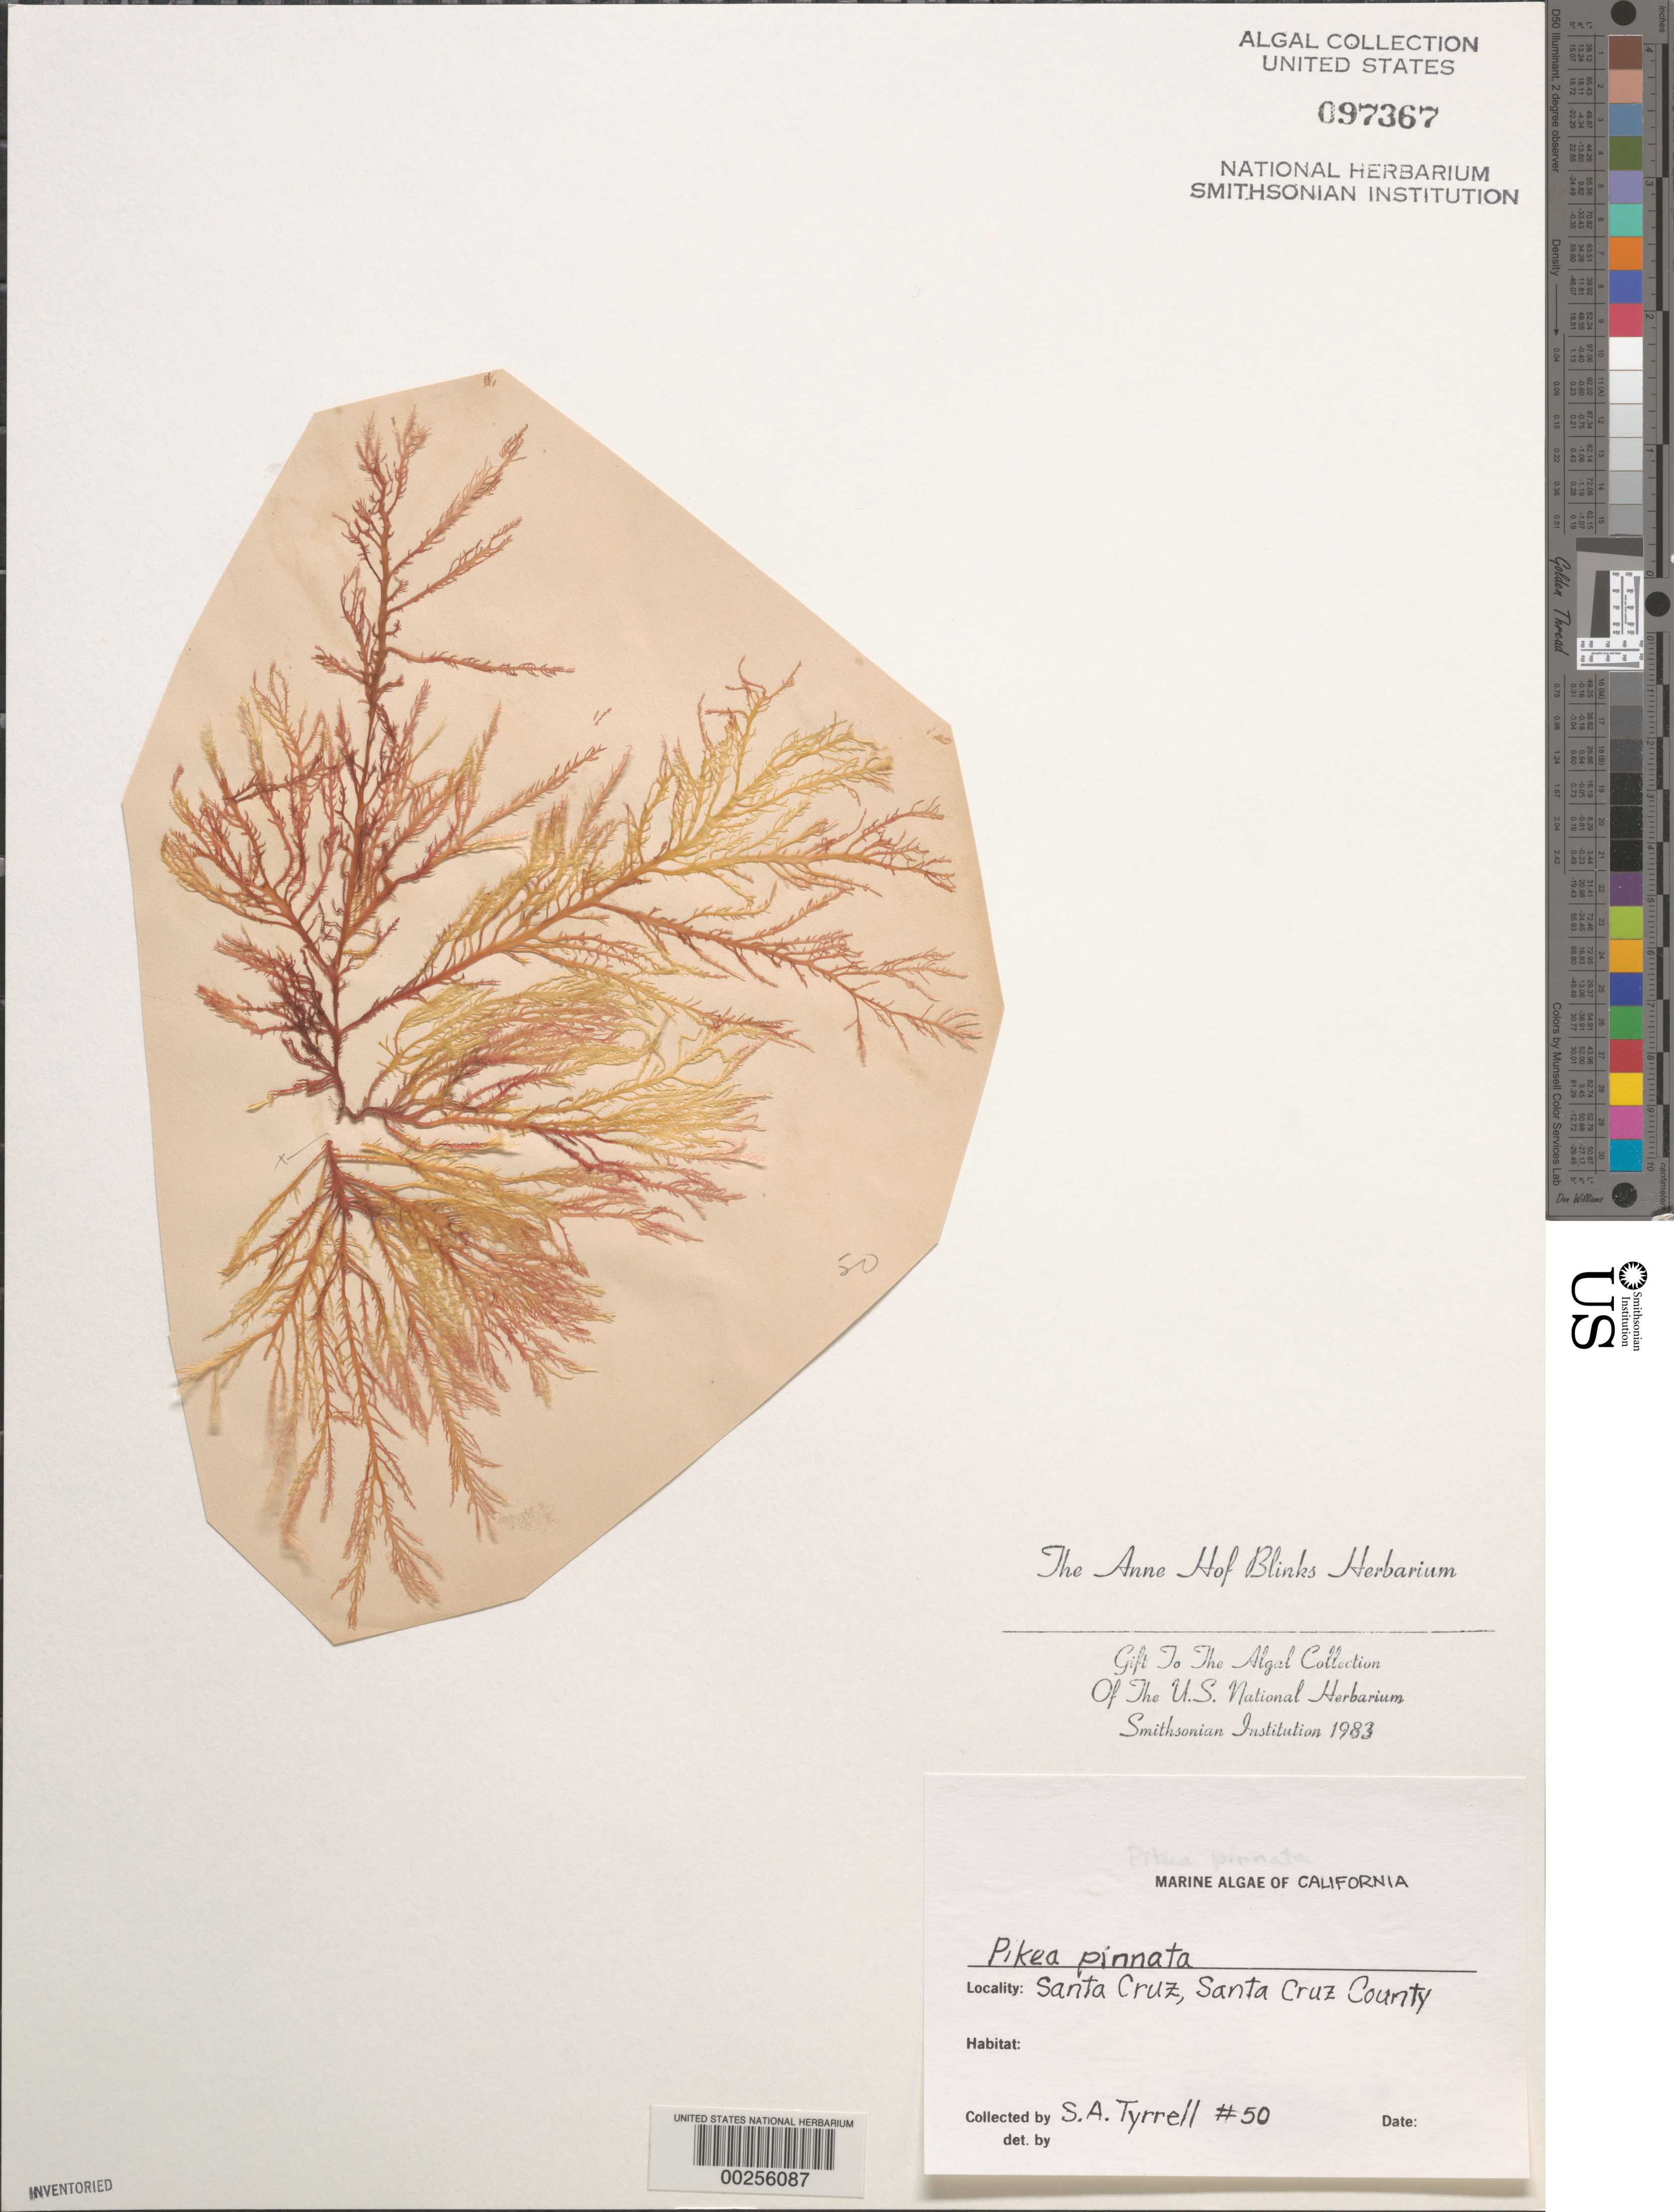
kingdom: Plantae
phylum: Rhodophyta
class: Florideophyceae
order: Gigartinales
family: Dumontiaceae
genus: Pikea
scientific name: Pikea pinnata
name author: Setch. in Collins et al.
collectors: C. Tyrrell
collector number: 50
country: United States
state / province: California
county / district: Santa Cruz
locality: Santa Cruz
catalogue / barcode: US 97367